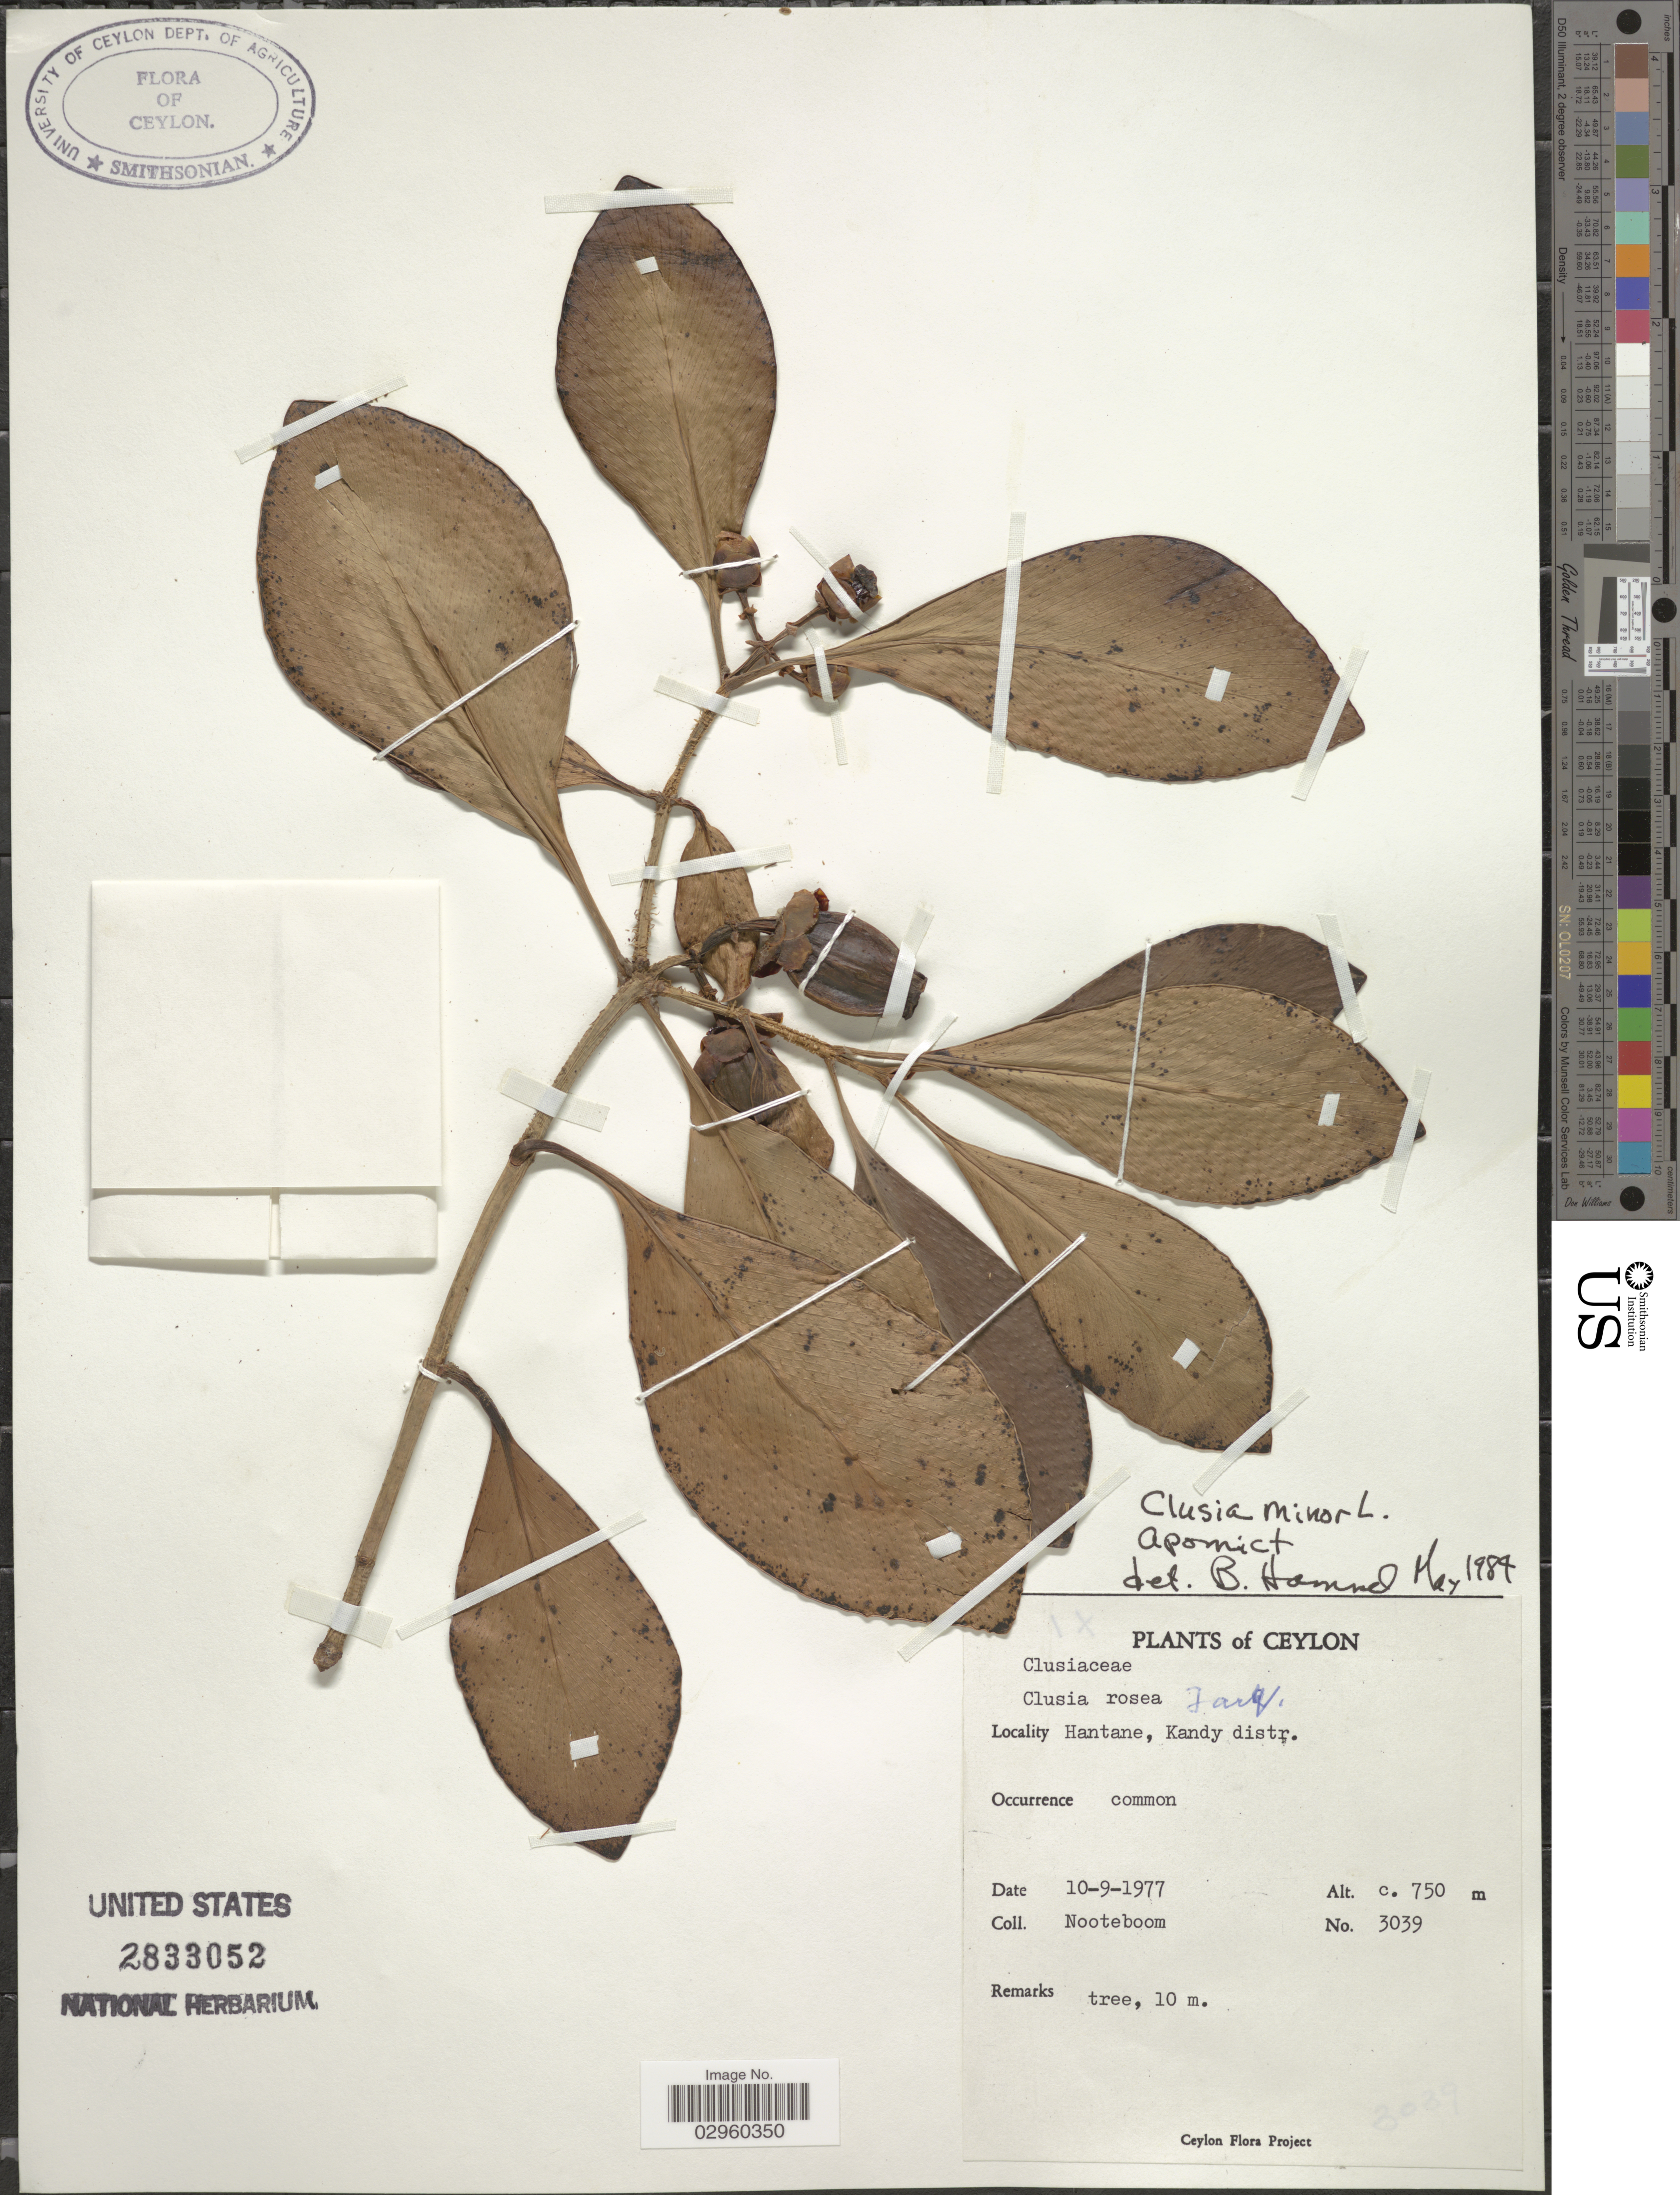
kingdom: Plantae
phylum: Tracheophyta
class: Magnoliopsida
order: Malpighiales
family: Clusiaceae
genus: Clusia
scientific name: Clusia minor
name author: L.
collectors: Nooteboom, --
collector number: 3039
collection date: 1977-09-10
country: Sri Lanka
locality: Ceylon, Hantane, Kandy distr.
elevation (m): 750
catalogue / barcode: US 2833052